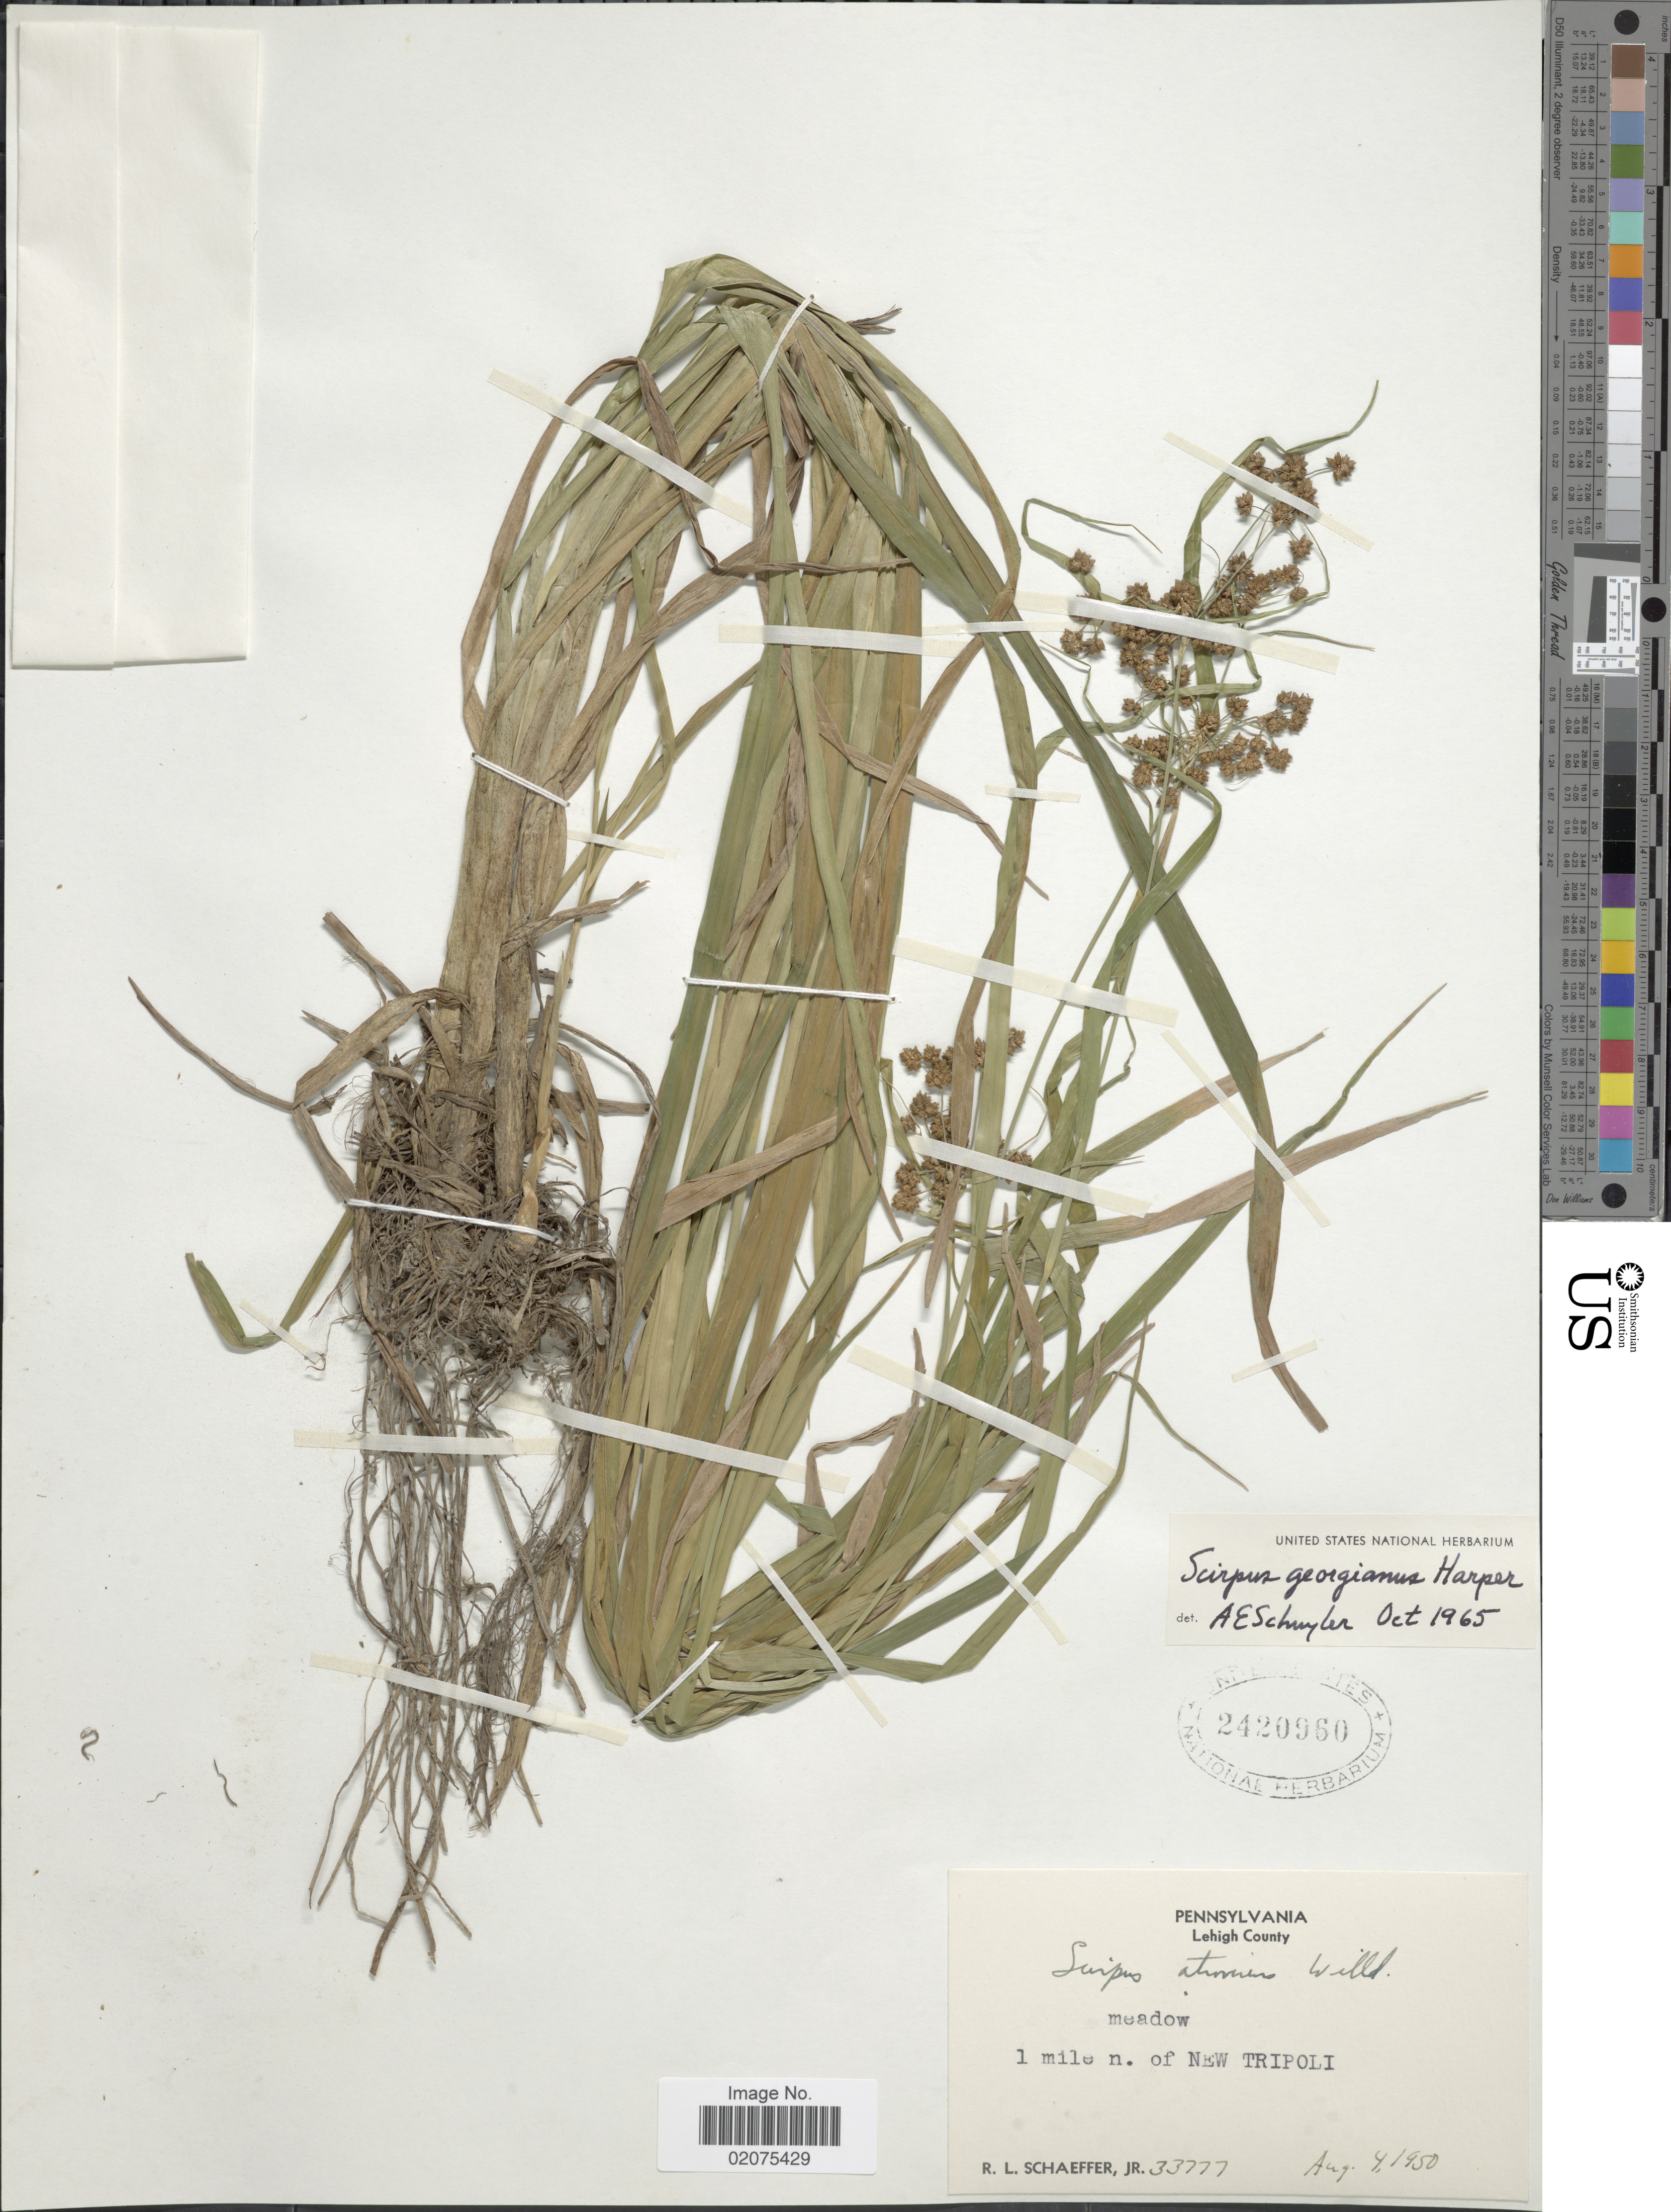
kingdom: Plantae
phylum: Tracheophyta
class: Liliopsida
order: Poales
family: Cyperaceae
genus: Scirpus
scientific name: Scirpus georgianus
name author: R.M. Harper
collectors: R. L. Schaeffer Jr.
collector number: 33777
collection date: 1950-08-04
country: United States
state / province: Pennsylvania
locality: Lehigh County. 1 mile n. of New Tripoli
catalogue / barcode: US 2420960